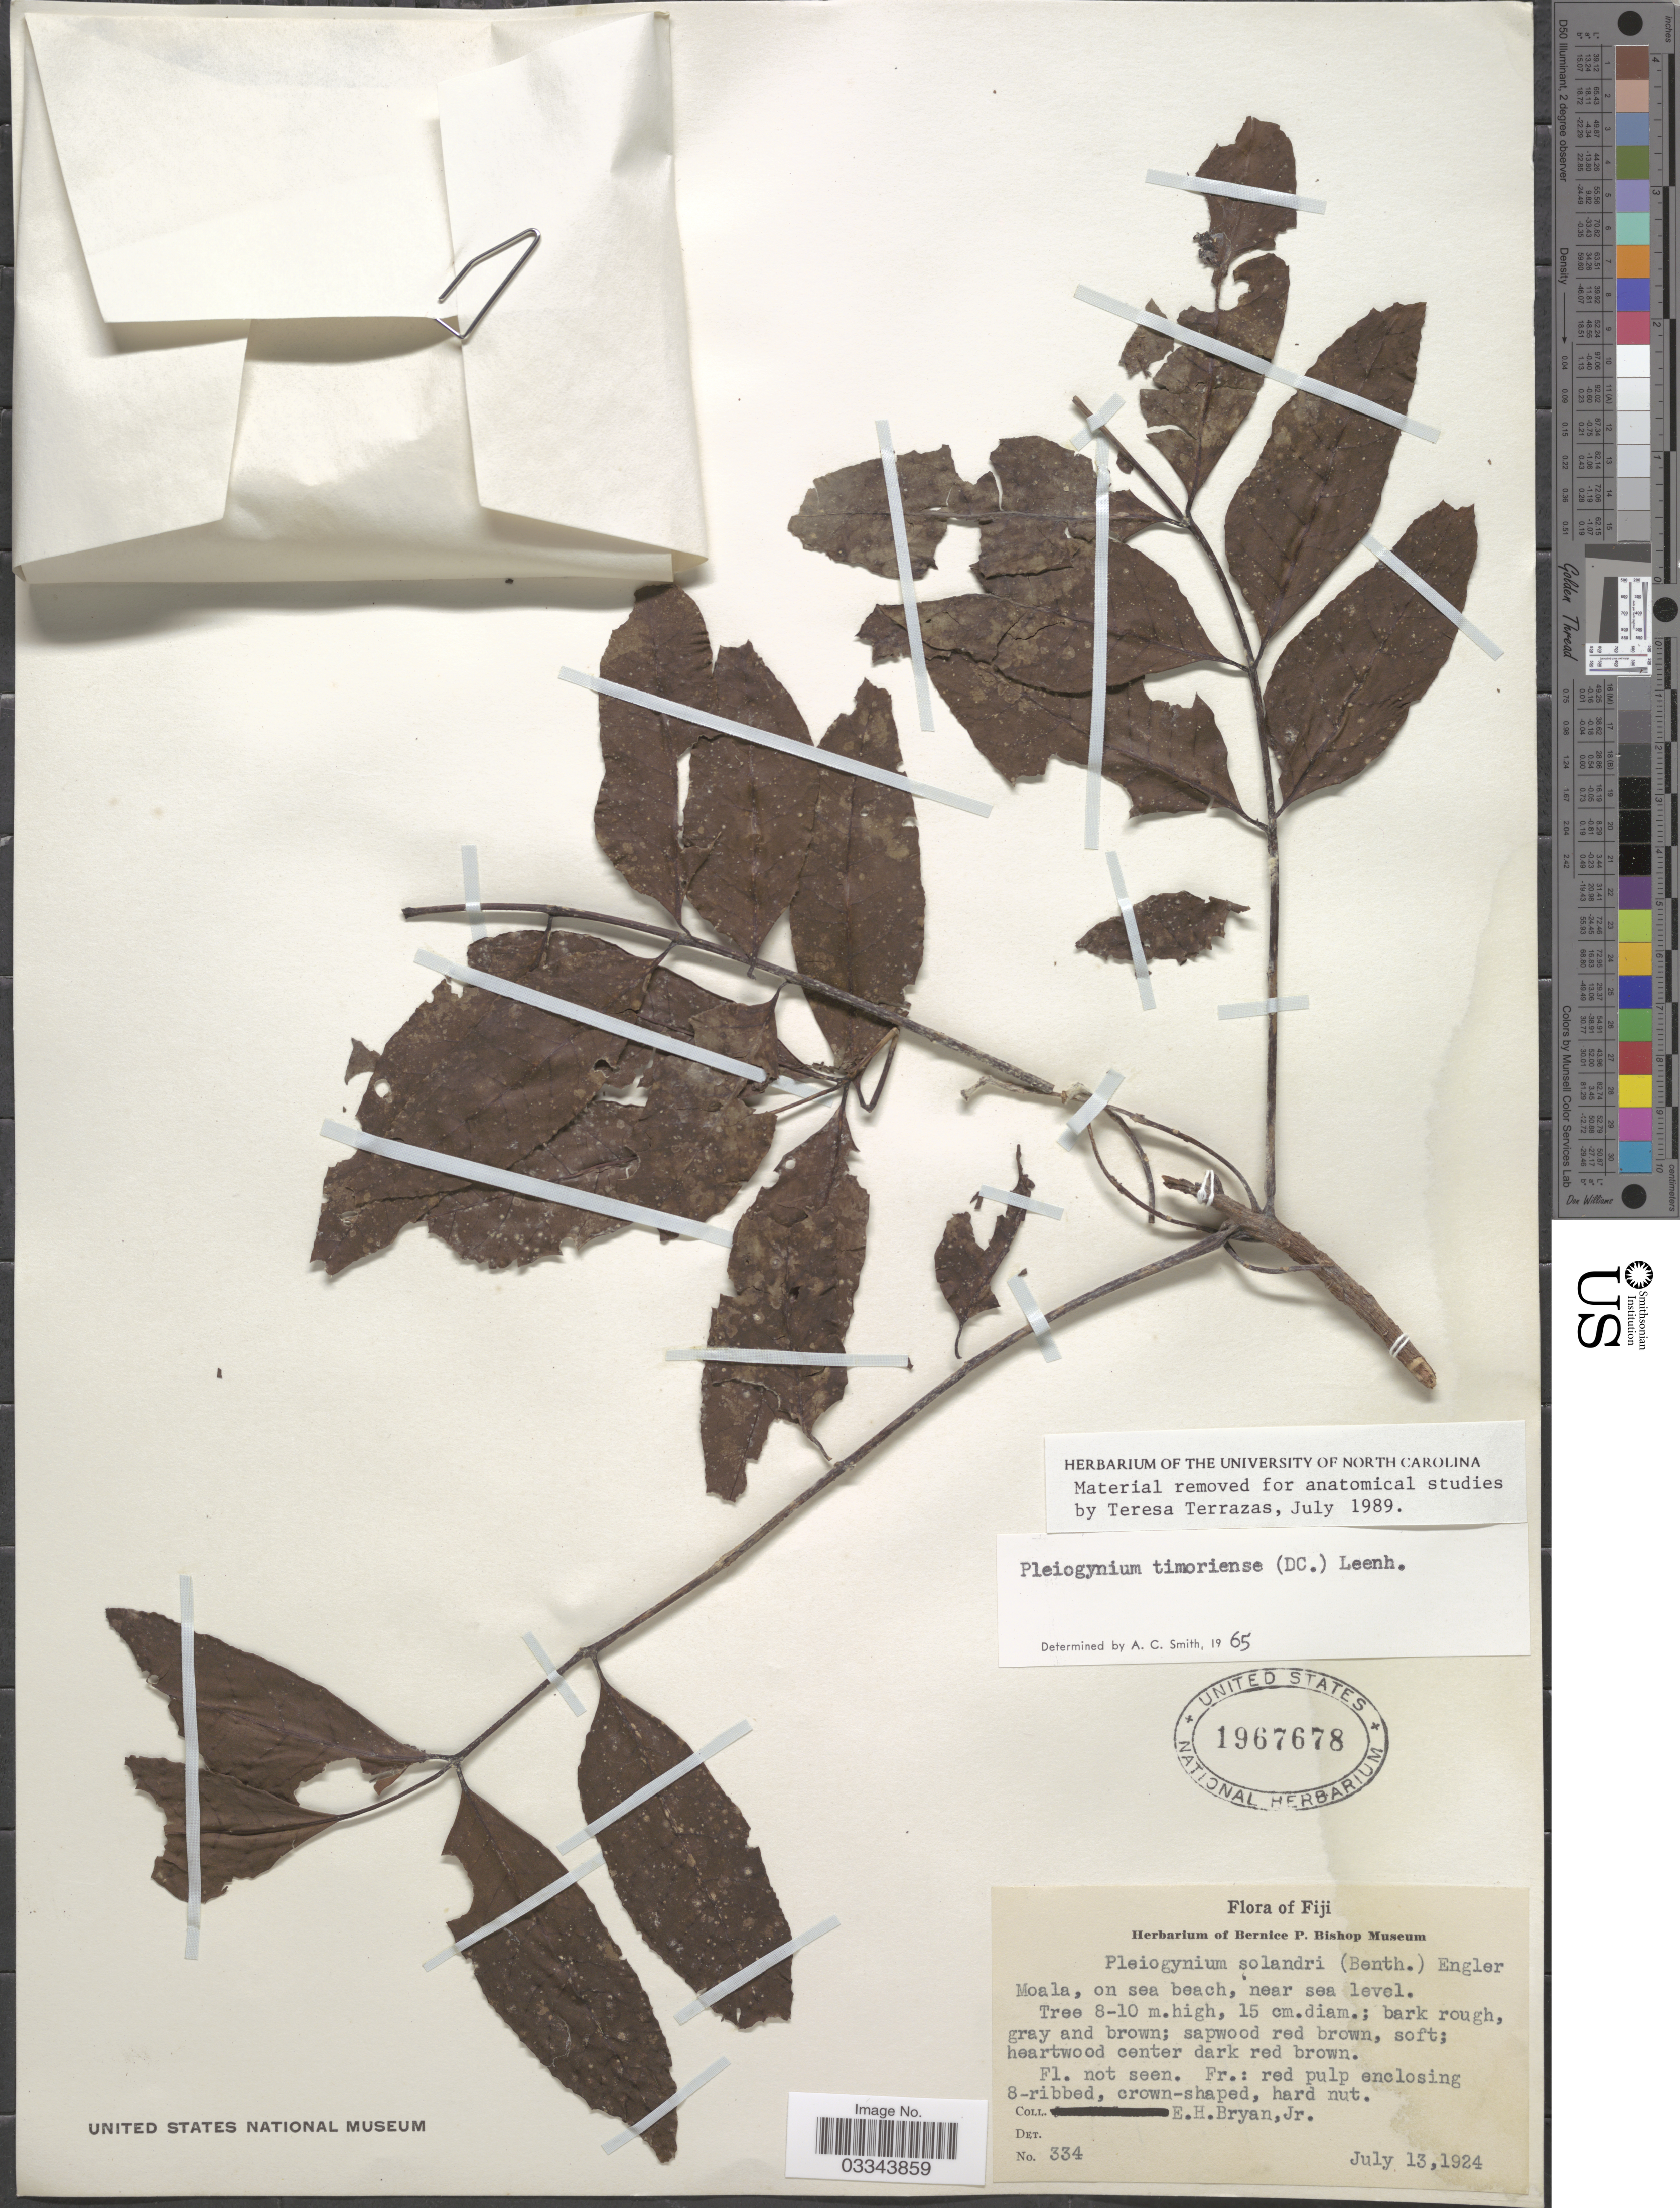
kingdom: Plantae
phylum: Tracheophyta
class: Magnoliopsida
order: Sapindales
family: Anacardiaceae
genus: Pleiogynium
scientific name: Pleiogynium timoriense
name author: (A. DC.) Leenh.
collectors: E. Bryan Jr.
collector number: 334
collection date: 1924-07-13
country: Fiji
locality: Moala.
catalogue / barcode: US 1967678